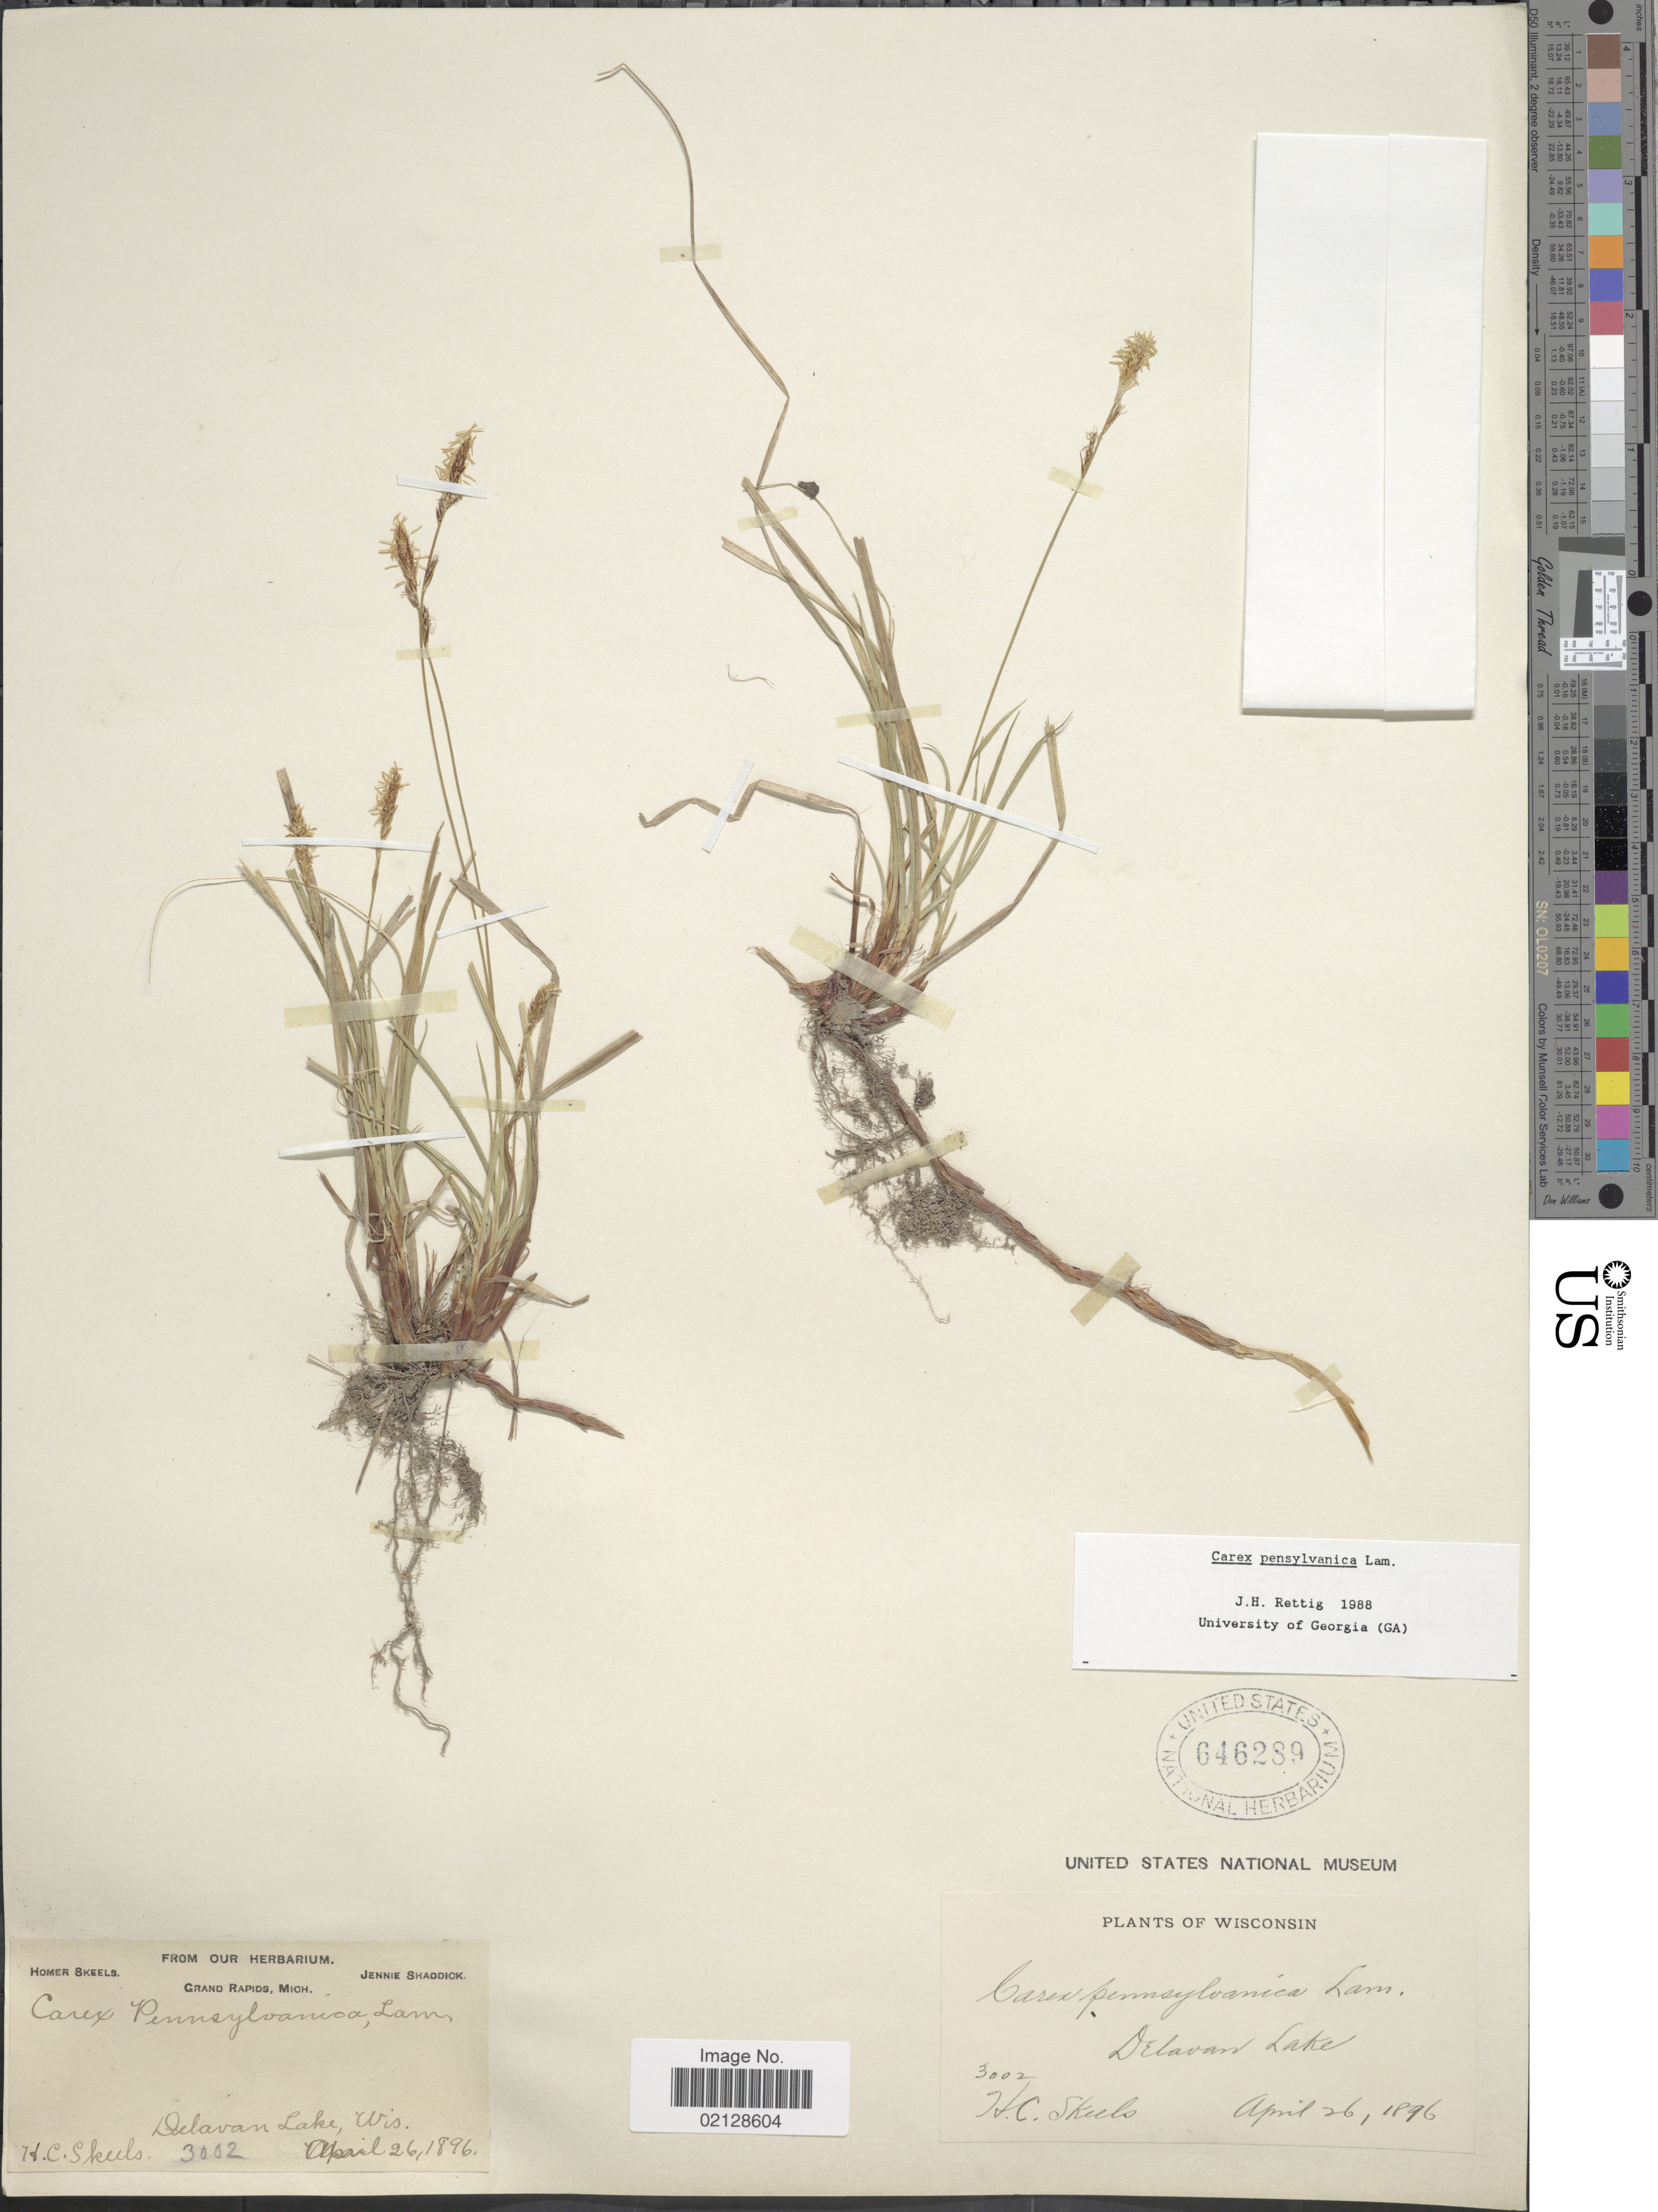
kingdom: Plantae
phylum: Tracheophyta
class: Liliopsida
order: Poales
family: Cyperaceae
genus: Carex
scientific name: Carex pensylvanica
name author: Lam.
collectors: H. Skeels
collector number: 3002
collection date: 1896-04-26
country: United States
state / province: Wisconsin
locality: Delavan Lake, Wis.,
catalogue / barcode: US 646289